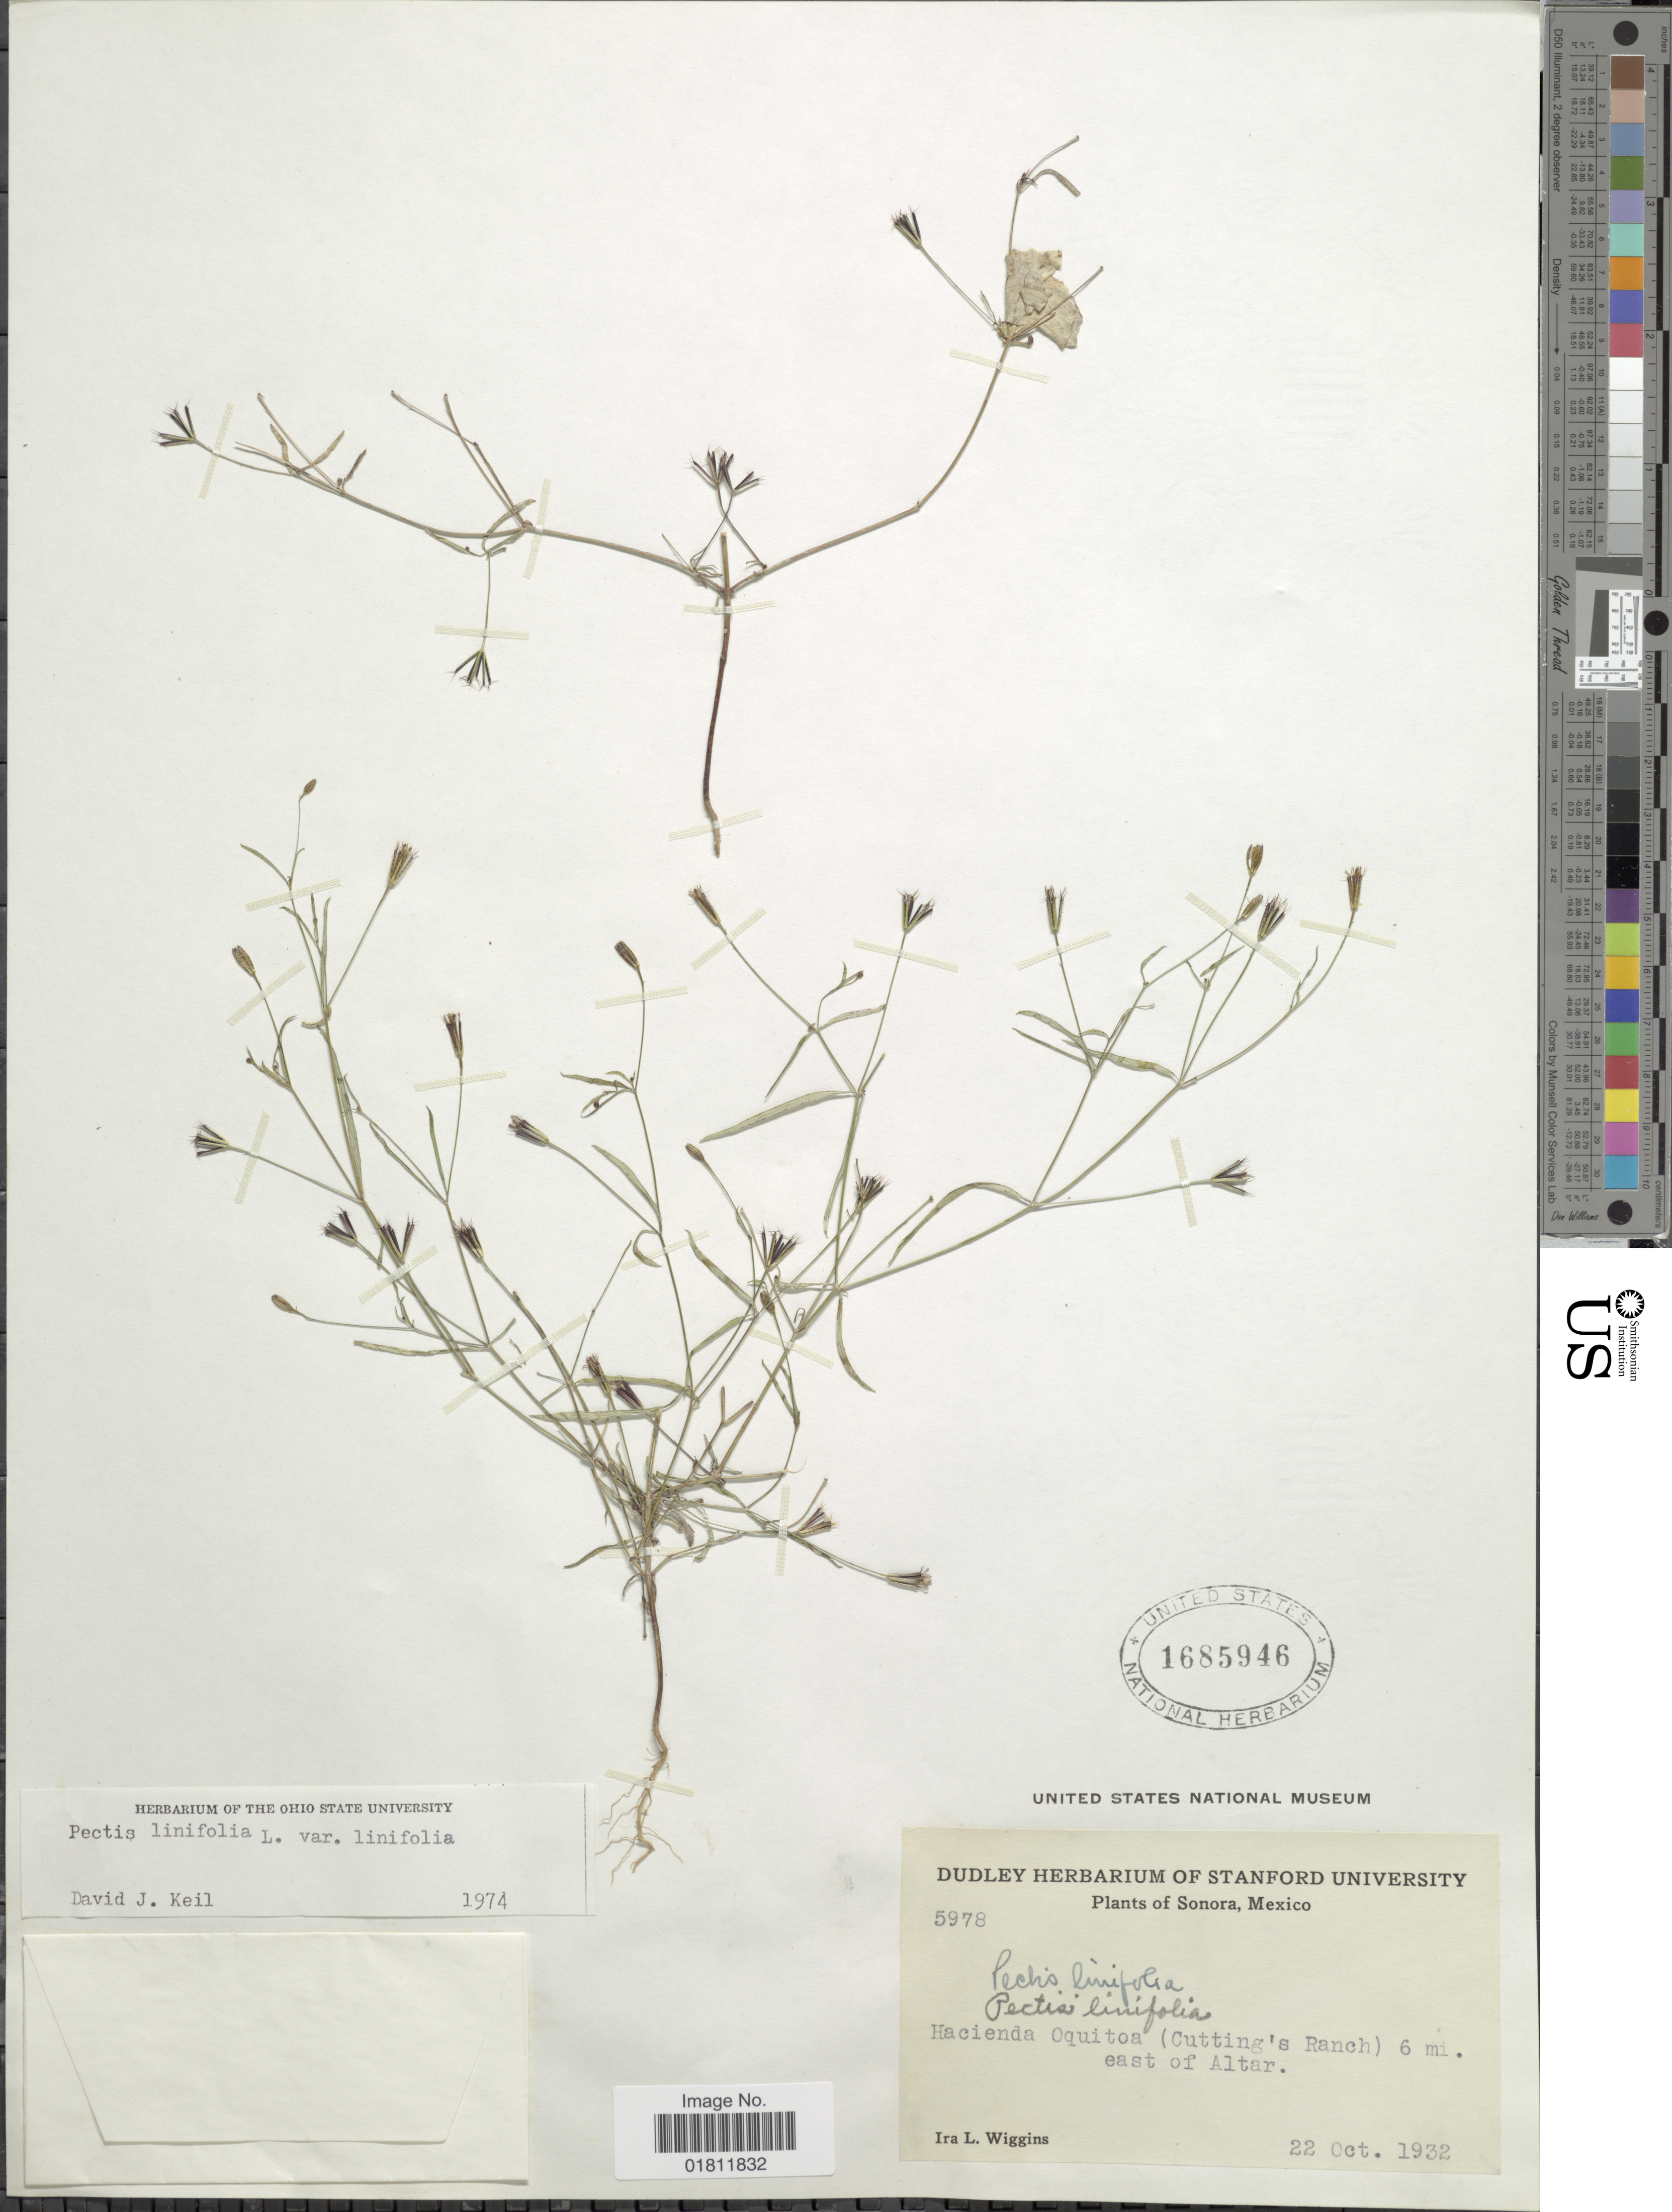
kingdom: Plantae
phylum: Tracheophyta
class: Magnoliopsida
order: Asterales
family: Asteraceae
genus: Pectis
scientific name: Pectis linifolia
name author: L.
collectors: I. L. Wiggins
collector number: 5978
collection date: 1932-10-22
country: Mexico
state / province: Sonora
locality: Sonora, Mexico. Hacienda Oquitoa (Cutting's Ranch) 6 mi. east of Altar.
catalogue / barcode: US 1685946